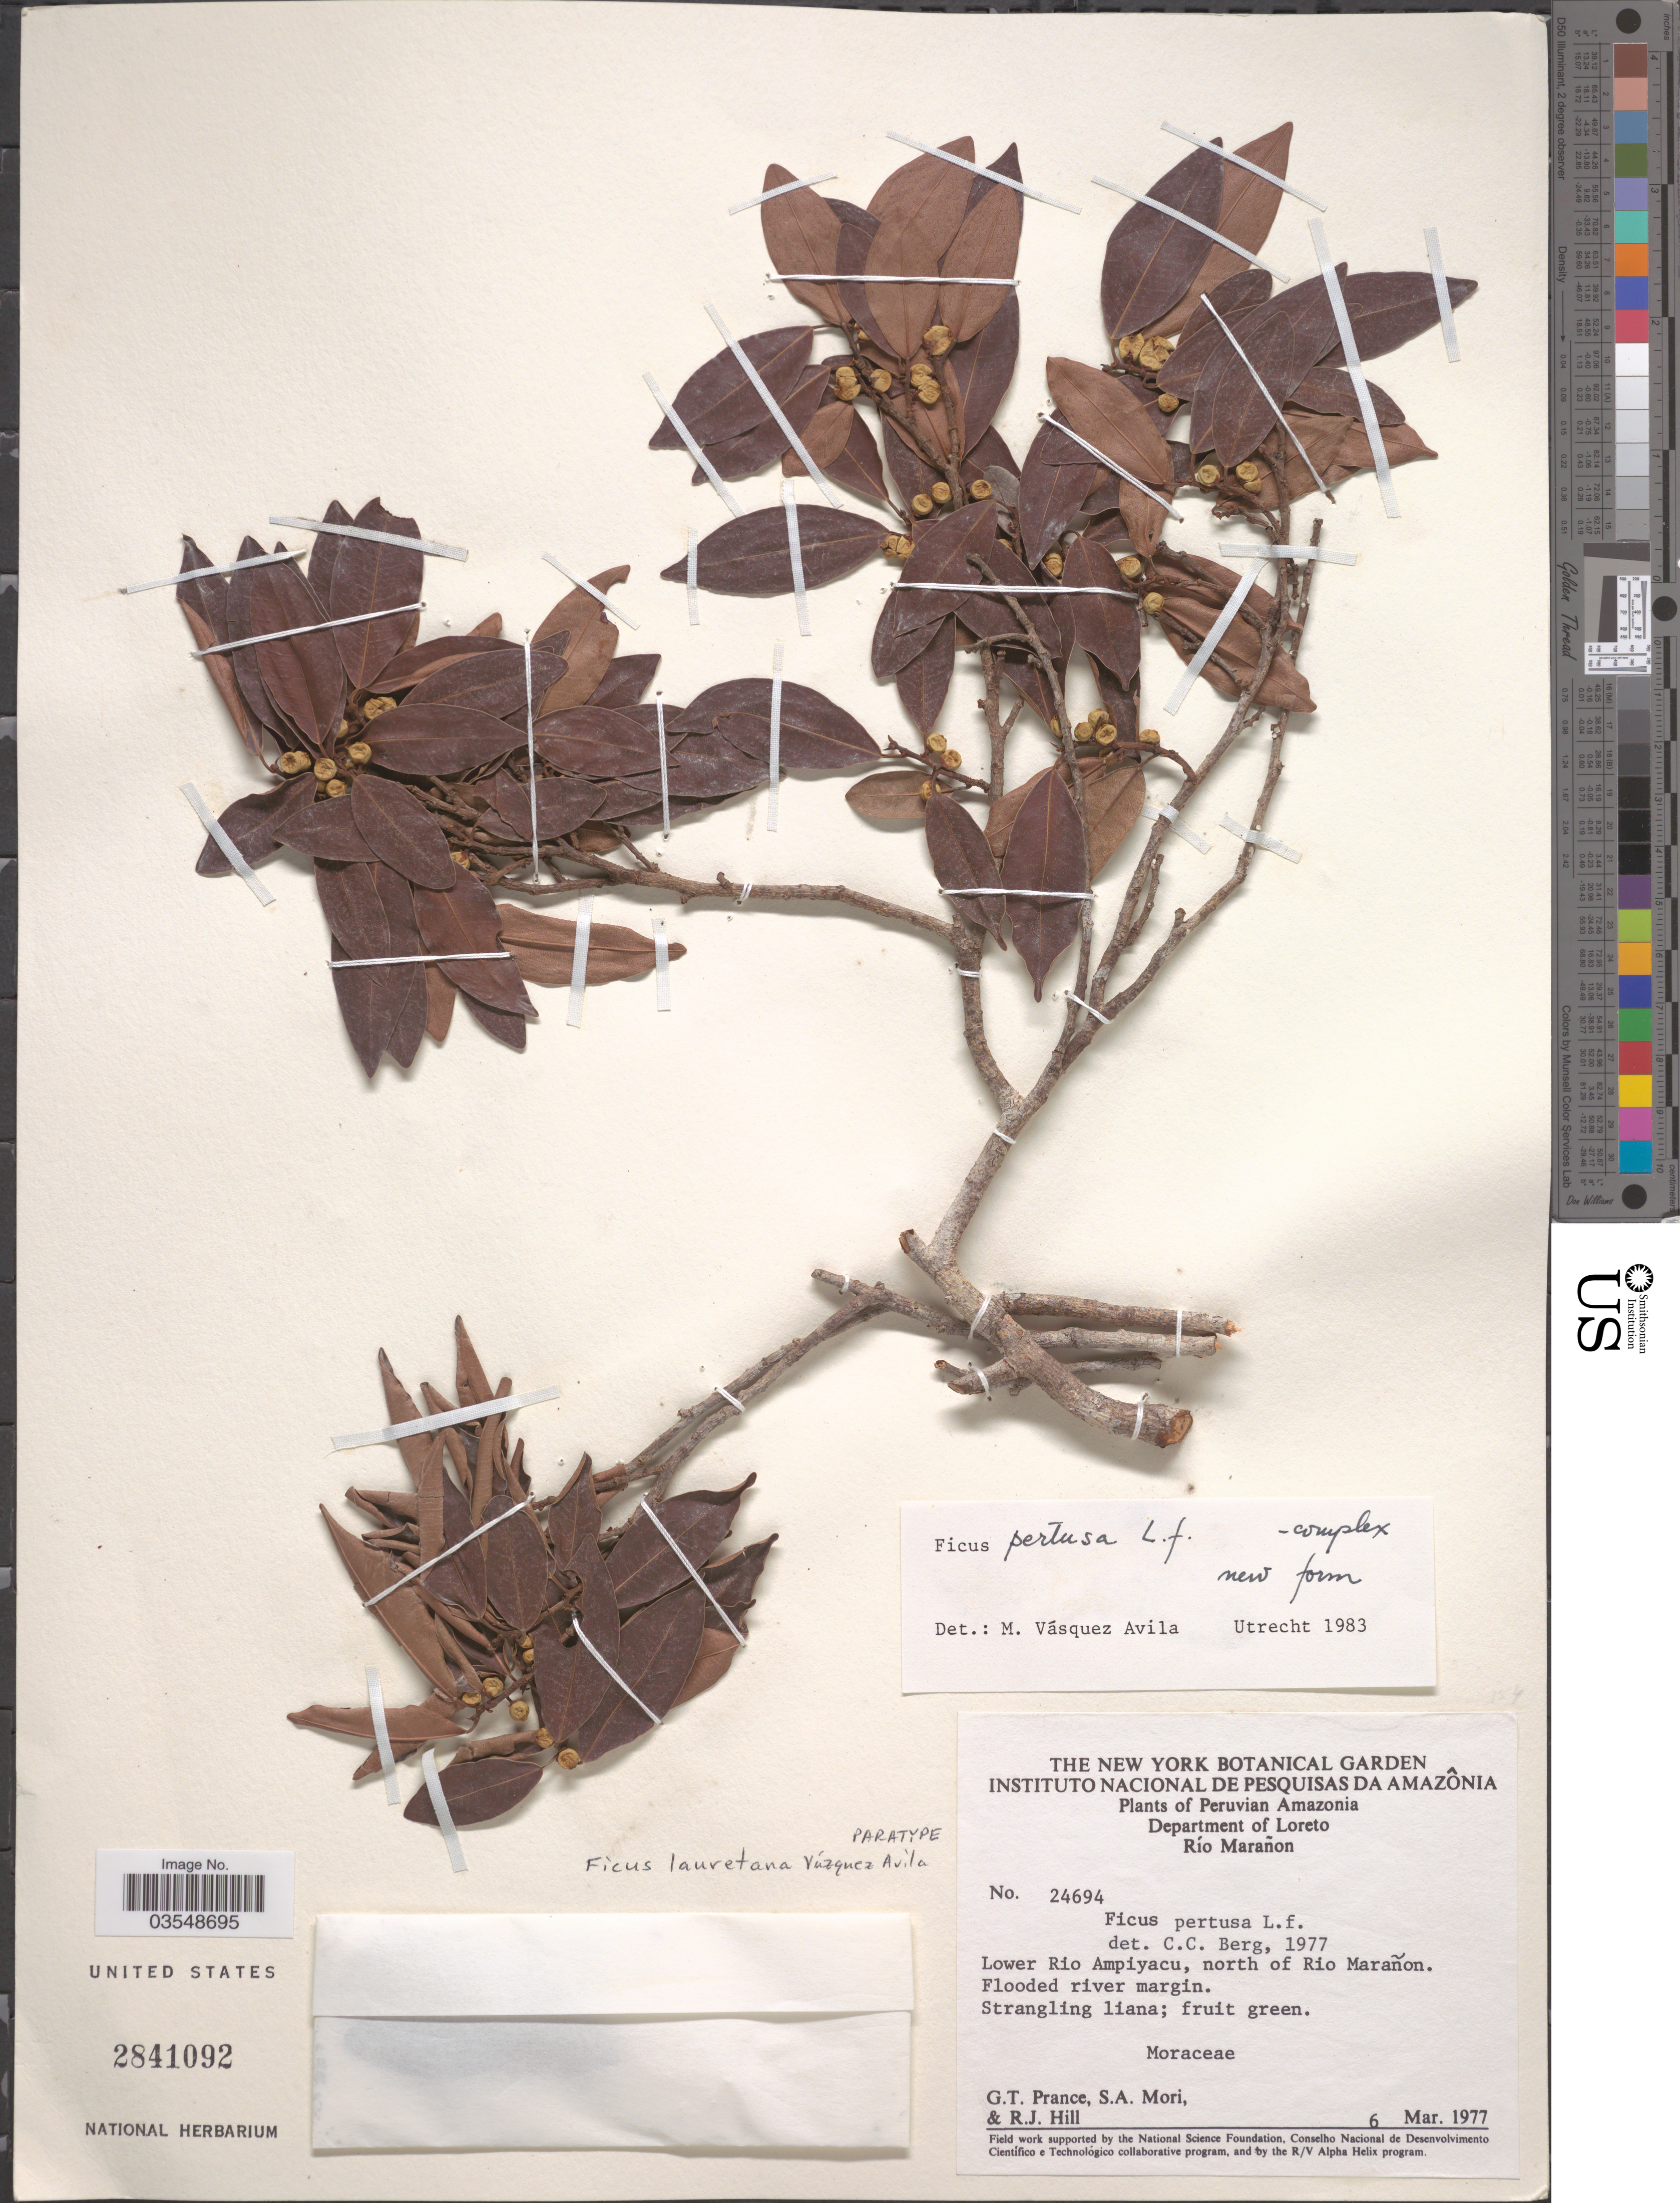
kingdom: Plantae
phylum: Tracheophyta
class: Magnoliopsida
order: Rosales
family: Moraceae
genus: Ficus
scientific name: Ficus lauretana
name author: Vázq. Avila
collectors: G. T. Prance, S. Mori & R. J. Hill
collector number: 24694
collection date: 1977-03-06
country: Peru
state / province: Loreto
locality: Peruvian Amazonia. Department of Loreto. Río Marañon. Lower Rio Ampiyacu, north of Rio Marañon.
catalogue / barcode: US 2841092